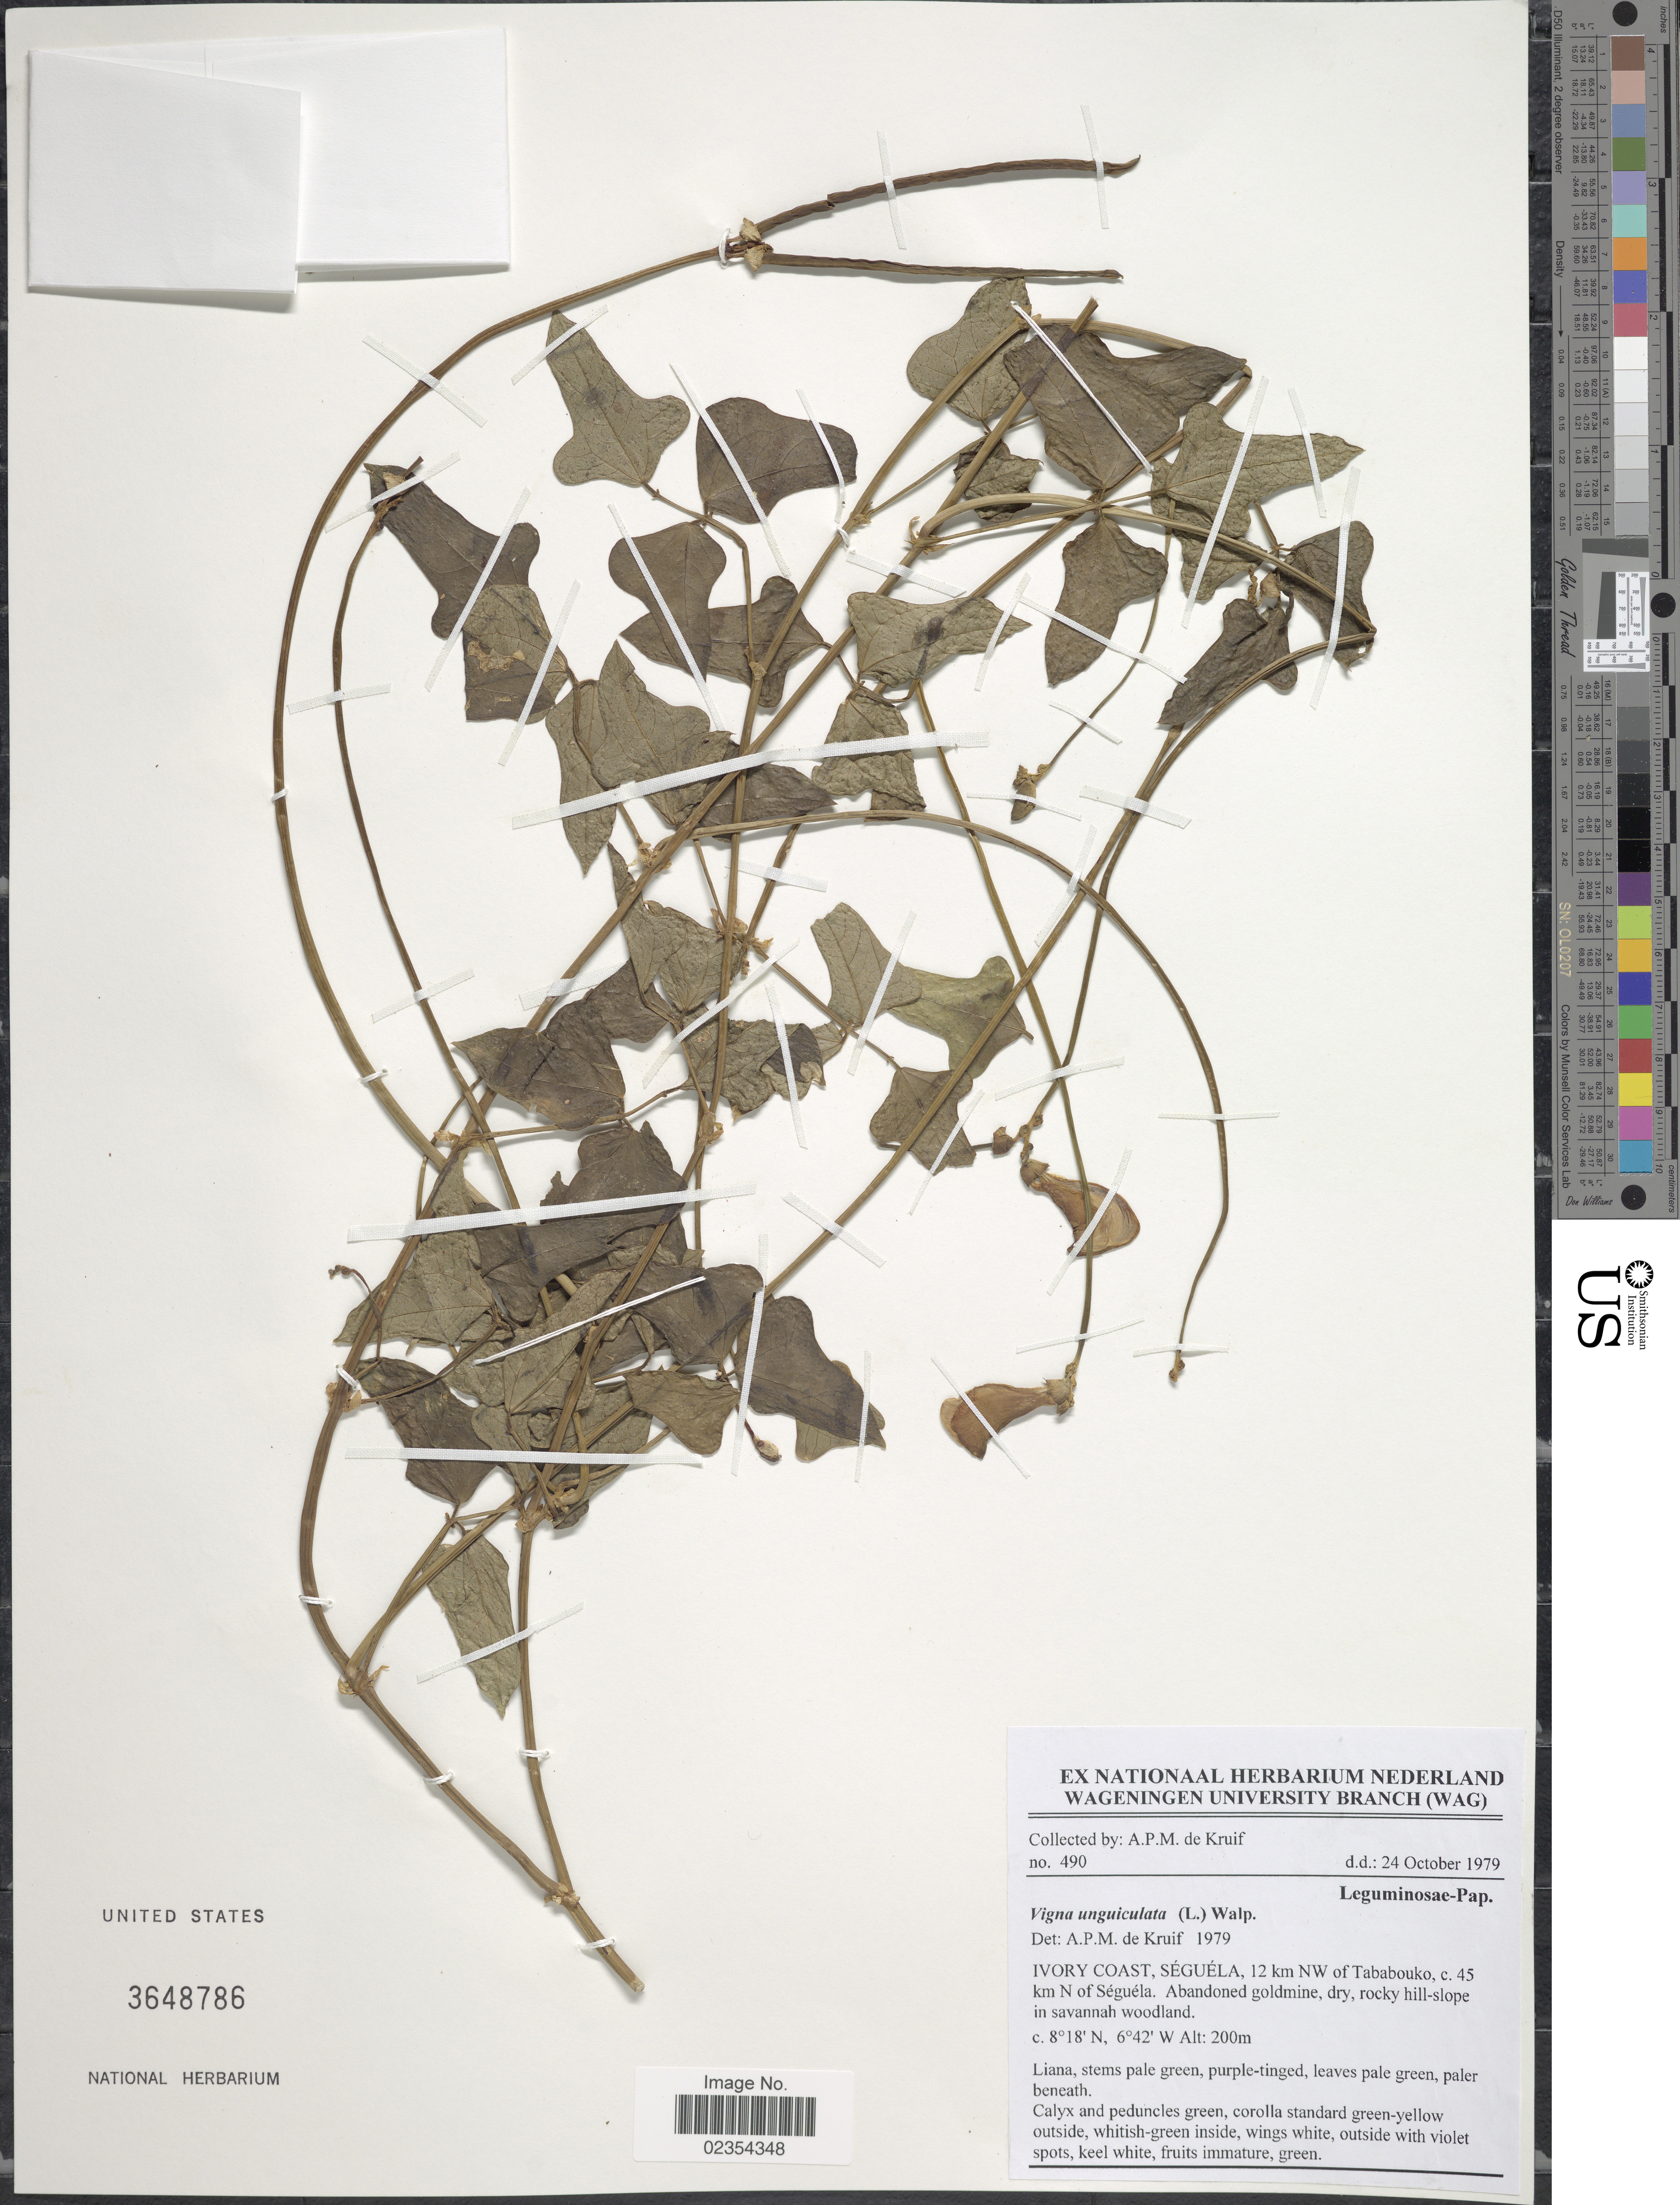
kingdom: Plantae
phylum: Tracheophyta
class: Magnoliopsida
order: Fabales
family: Fabaceae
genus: Vigna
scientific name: Vigna unguiculata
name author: (L.) Walp.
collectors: A. P. de Kruif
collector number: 490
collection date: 1979-10-24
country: Ivory Coast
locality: Seguela, 12 km NW of Tababouko, c. 45 km N of Seguela, abandoned goldmine, dry, rocky hill-slope.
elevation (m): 200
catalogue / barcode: US 3648786